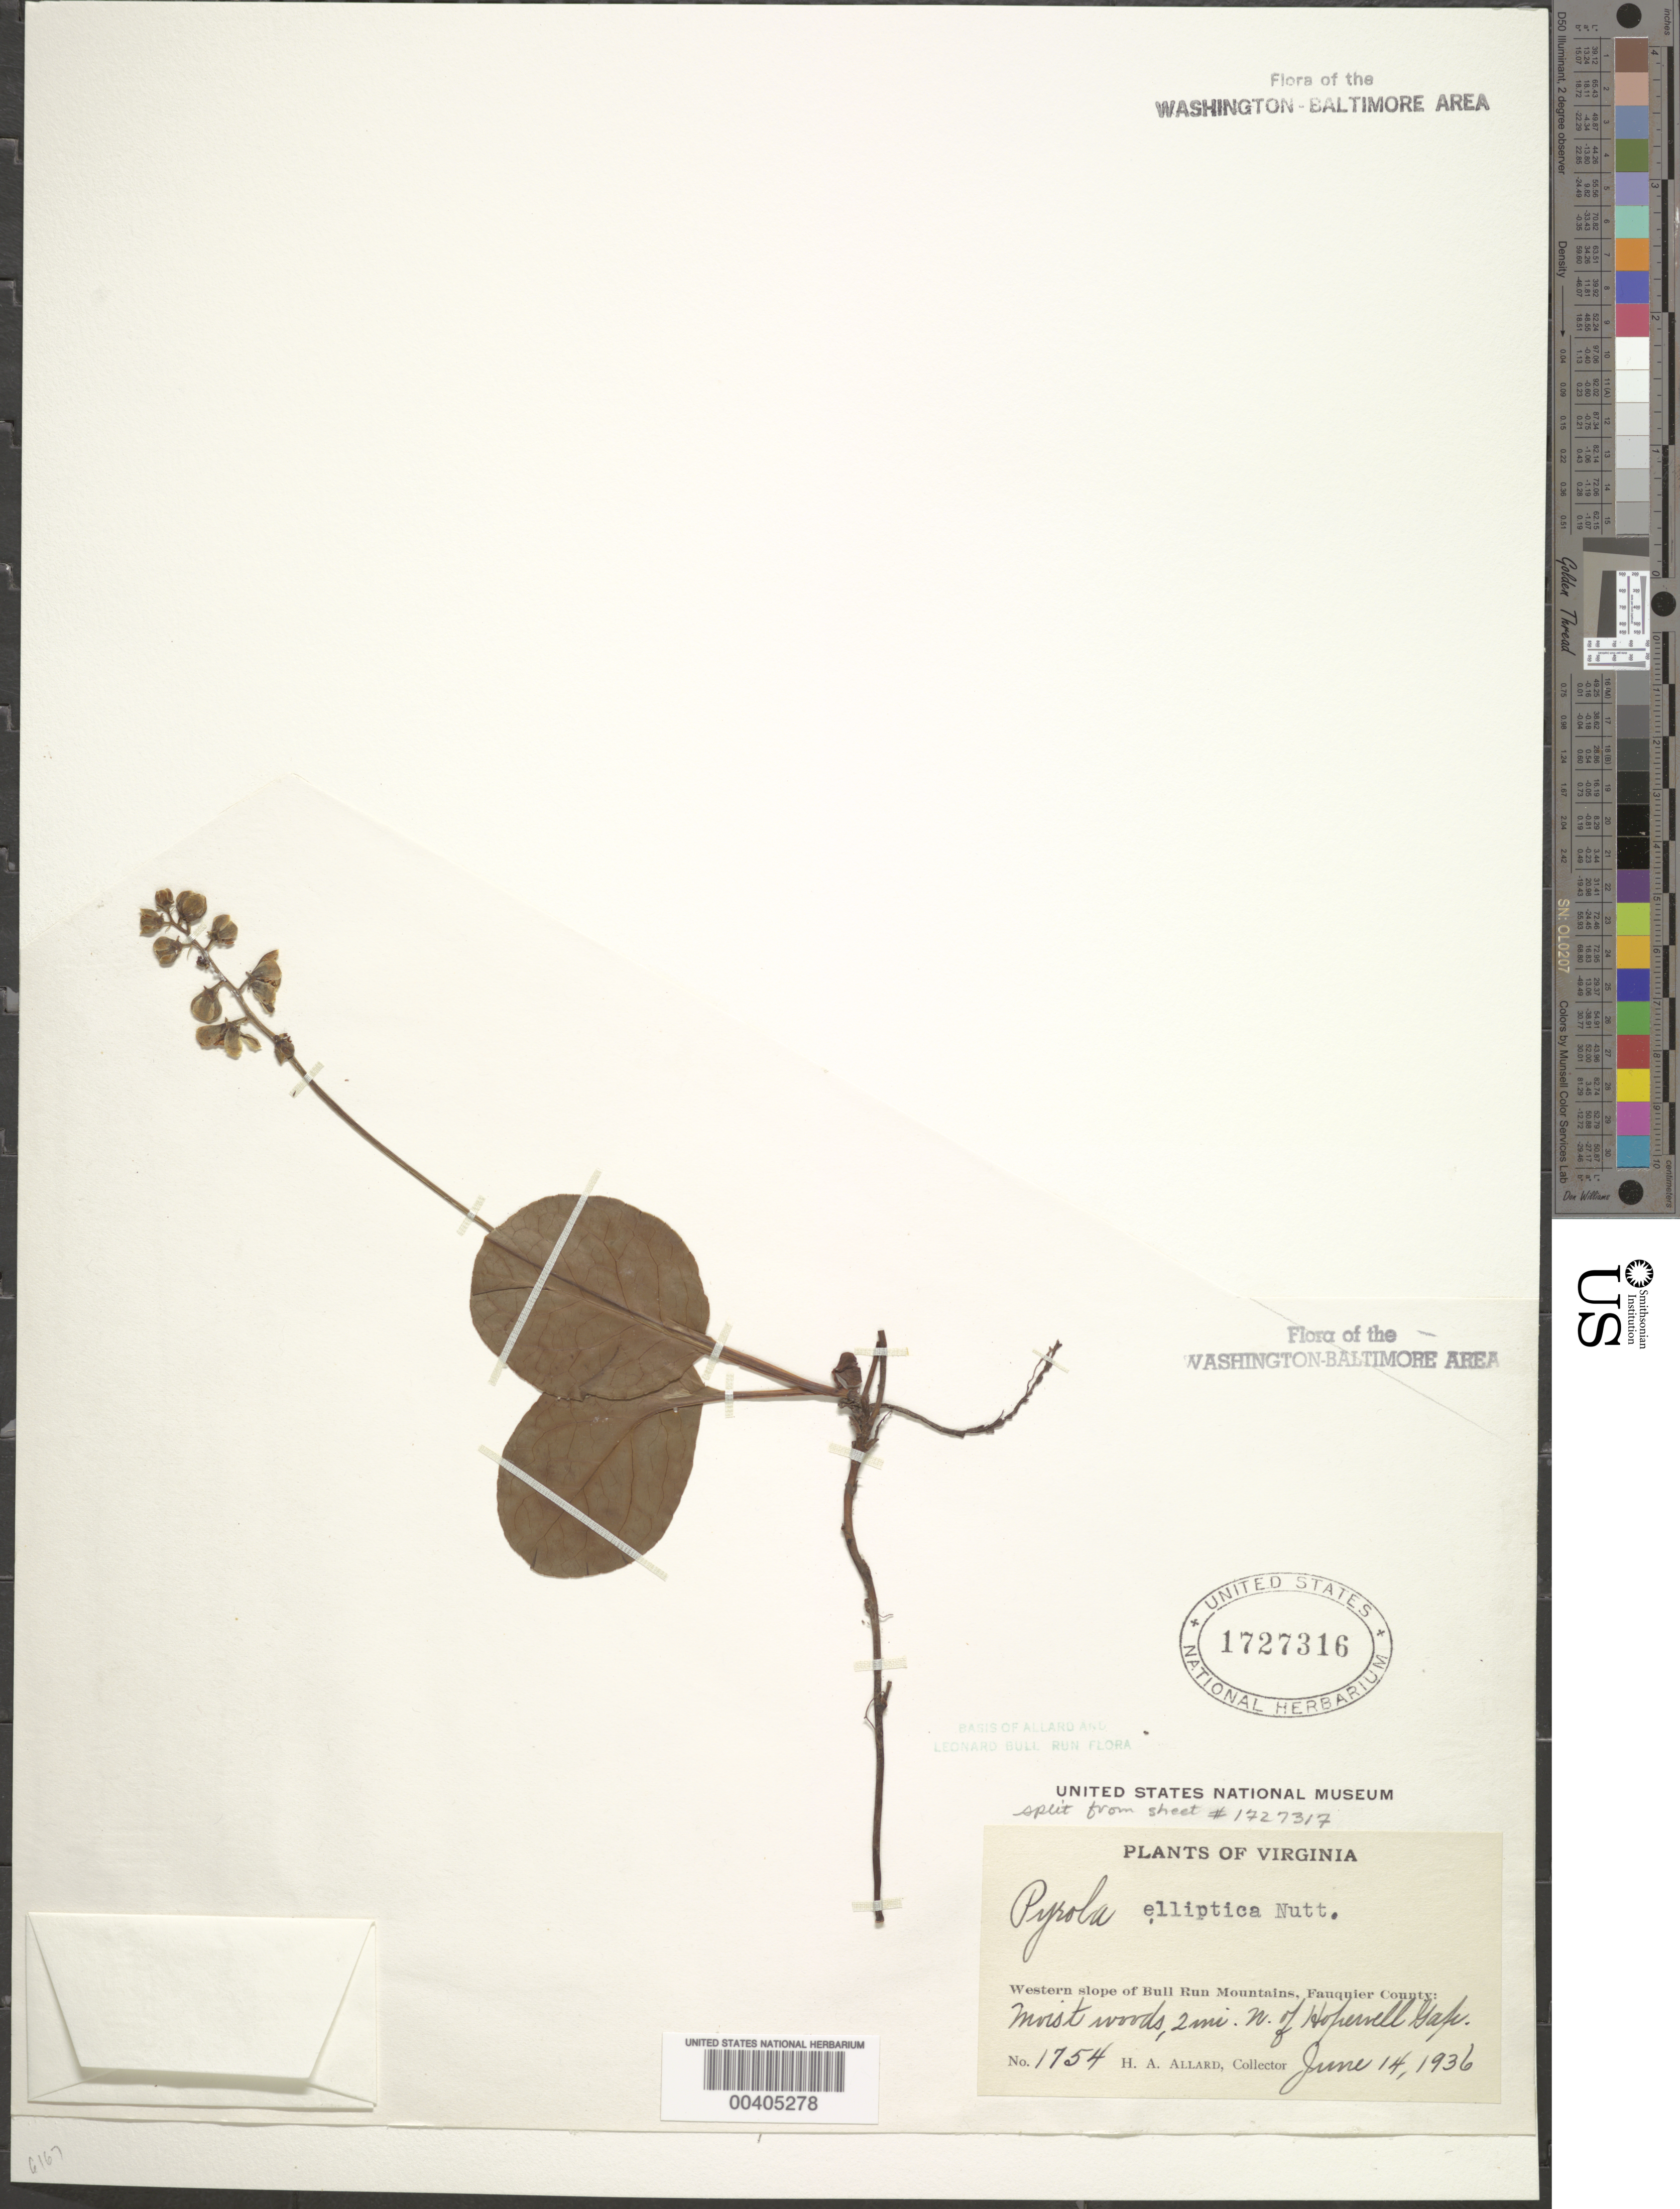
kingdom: Plantae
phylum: Tracheophyta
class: Magnoliopsida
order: Ericales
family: Ericaceae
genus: Pyrola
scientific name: Pyrola elliptica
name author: Nutt.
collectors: H. A. Allard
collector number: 1754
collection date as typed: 14 Jun 1936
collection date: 1936-06-14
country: United States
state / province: Virginia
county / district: Fauquier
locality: North of Hopewell Gap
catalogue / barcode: US 1727316